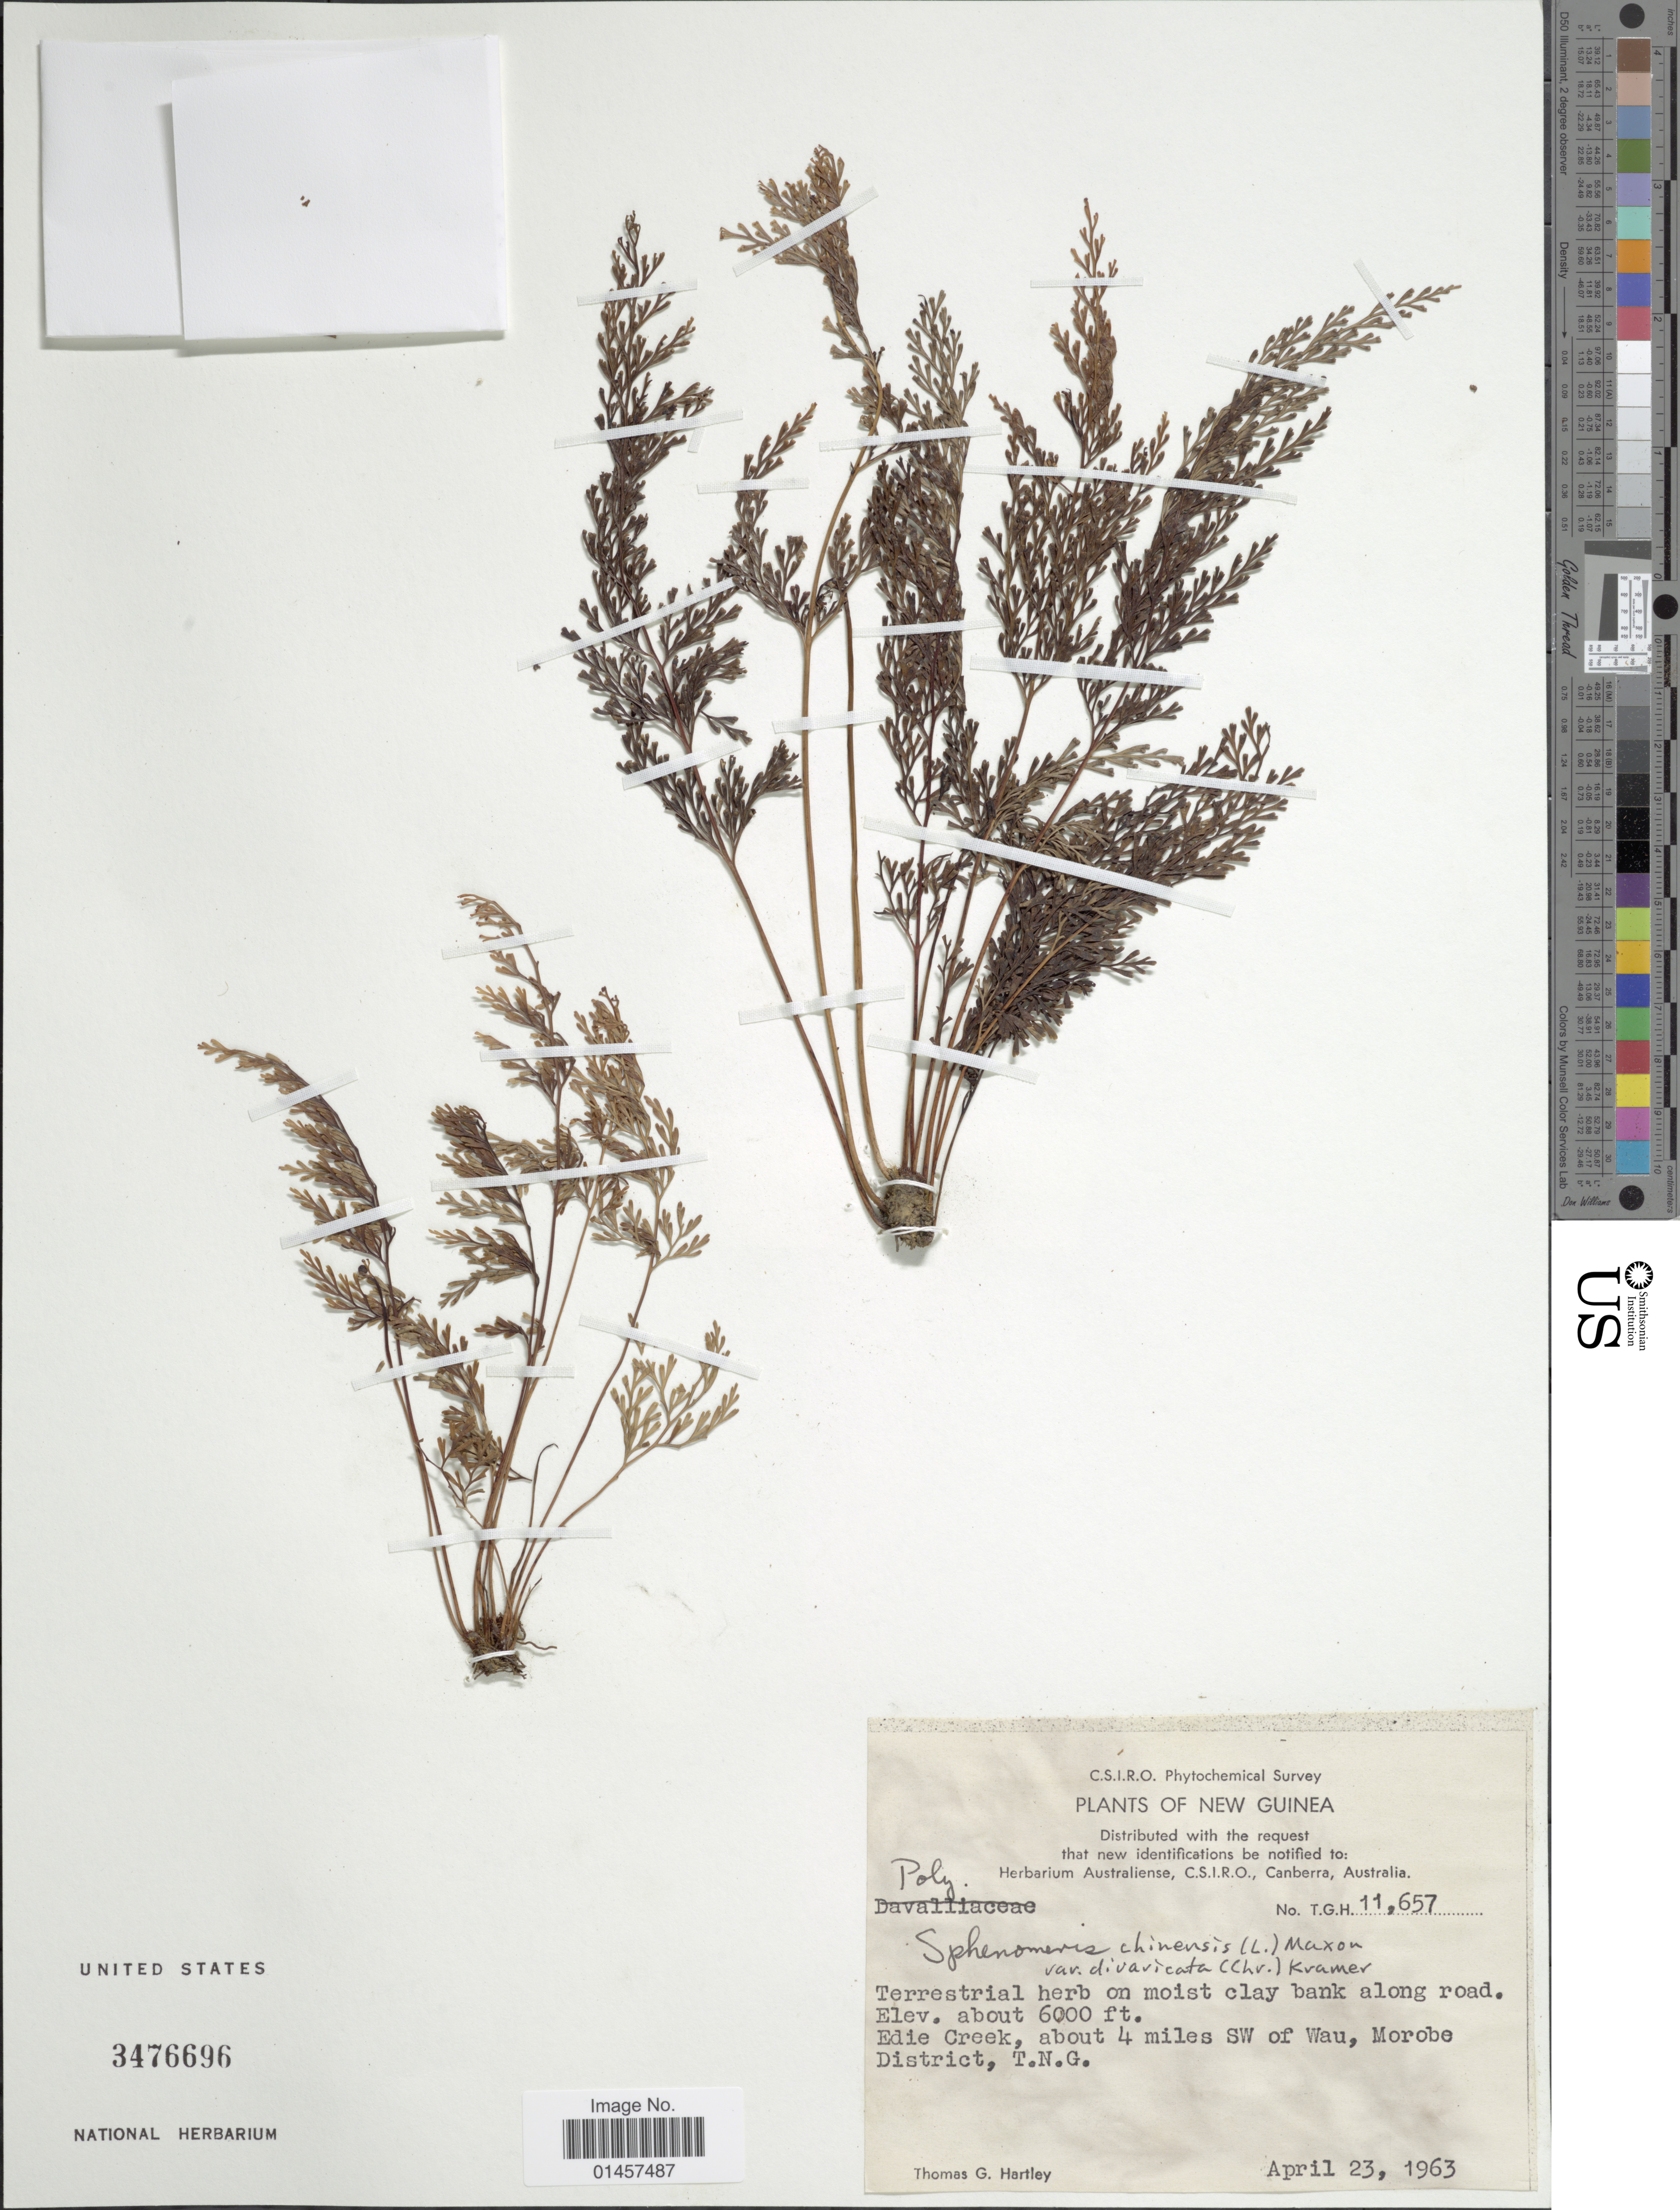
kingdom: Plantae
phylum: Tracheophyta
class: Polypodiopsida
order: Polypodiales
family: Lindsaeaceae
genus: Sphenomeris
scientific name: Sphenomeris chinensis var. divaricata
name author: (Christ) K.U. Kramer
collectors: T. G. Hartley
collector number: T.G.H.11657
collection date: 1963-04-23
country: Papua New Guinea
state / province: Morobe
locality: New Guinea, Edie Creek, about 4miles SW of Wau, Morobe District, T.N.G.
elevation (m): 1829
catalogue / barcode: US 3476696